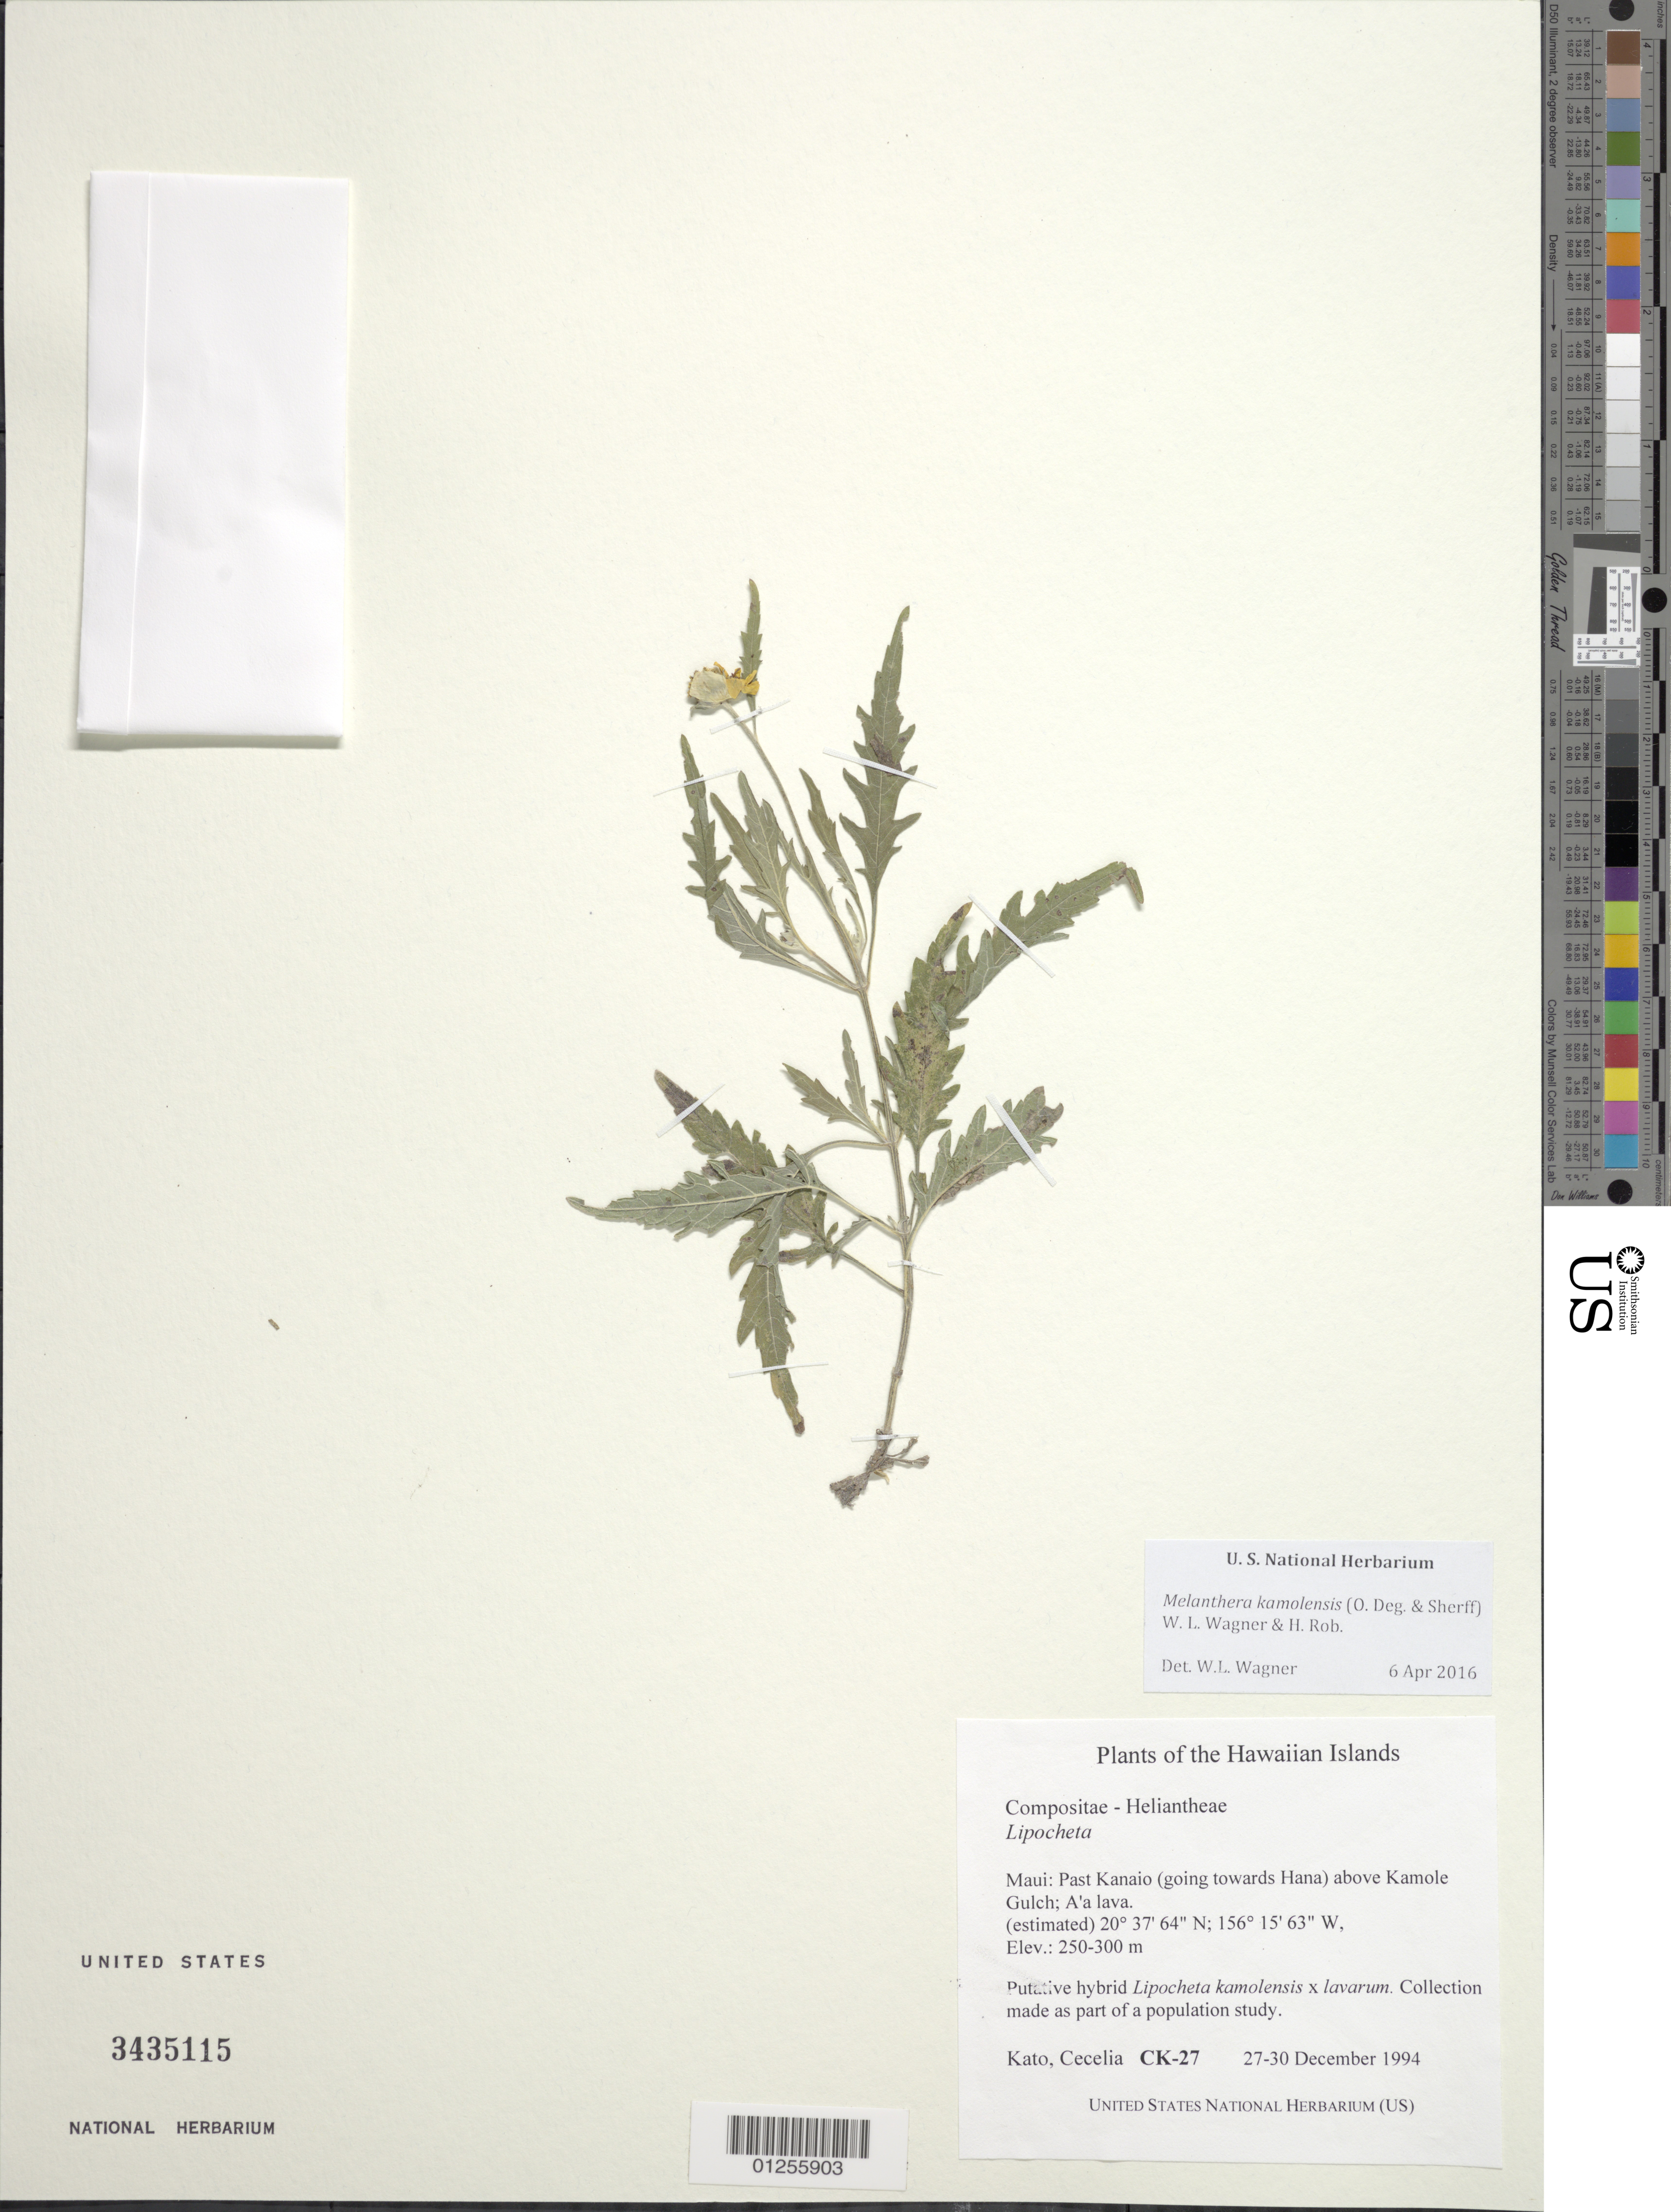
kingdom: Plantae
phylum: Tracheophyta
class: Magnoliopsida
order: Asterales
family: Asteraceae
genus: Wollastonia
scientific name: Wollastonia kamolensis x W. lavarum (Gaudich.) Orchard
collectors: C. Kato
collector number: CK-27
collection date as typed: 27 - 30 Dec 1994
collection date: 1994-12-27/1994-12-30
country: United States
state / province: Hawaii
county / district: Maui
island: Maui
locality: Past Kanaio (going towards Hana) above Kamole Gulch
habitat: A'a lava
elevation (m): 250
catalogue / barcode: US 3435115